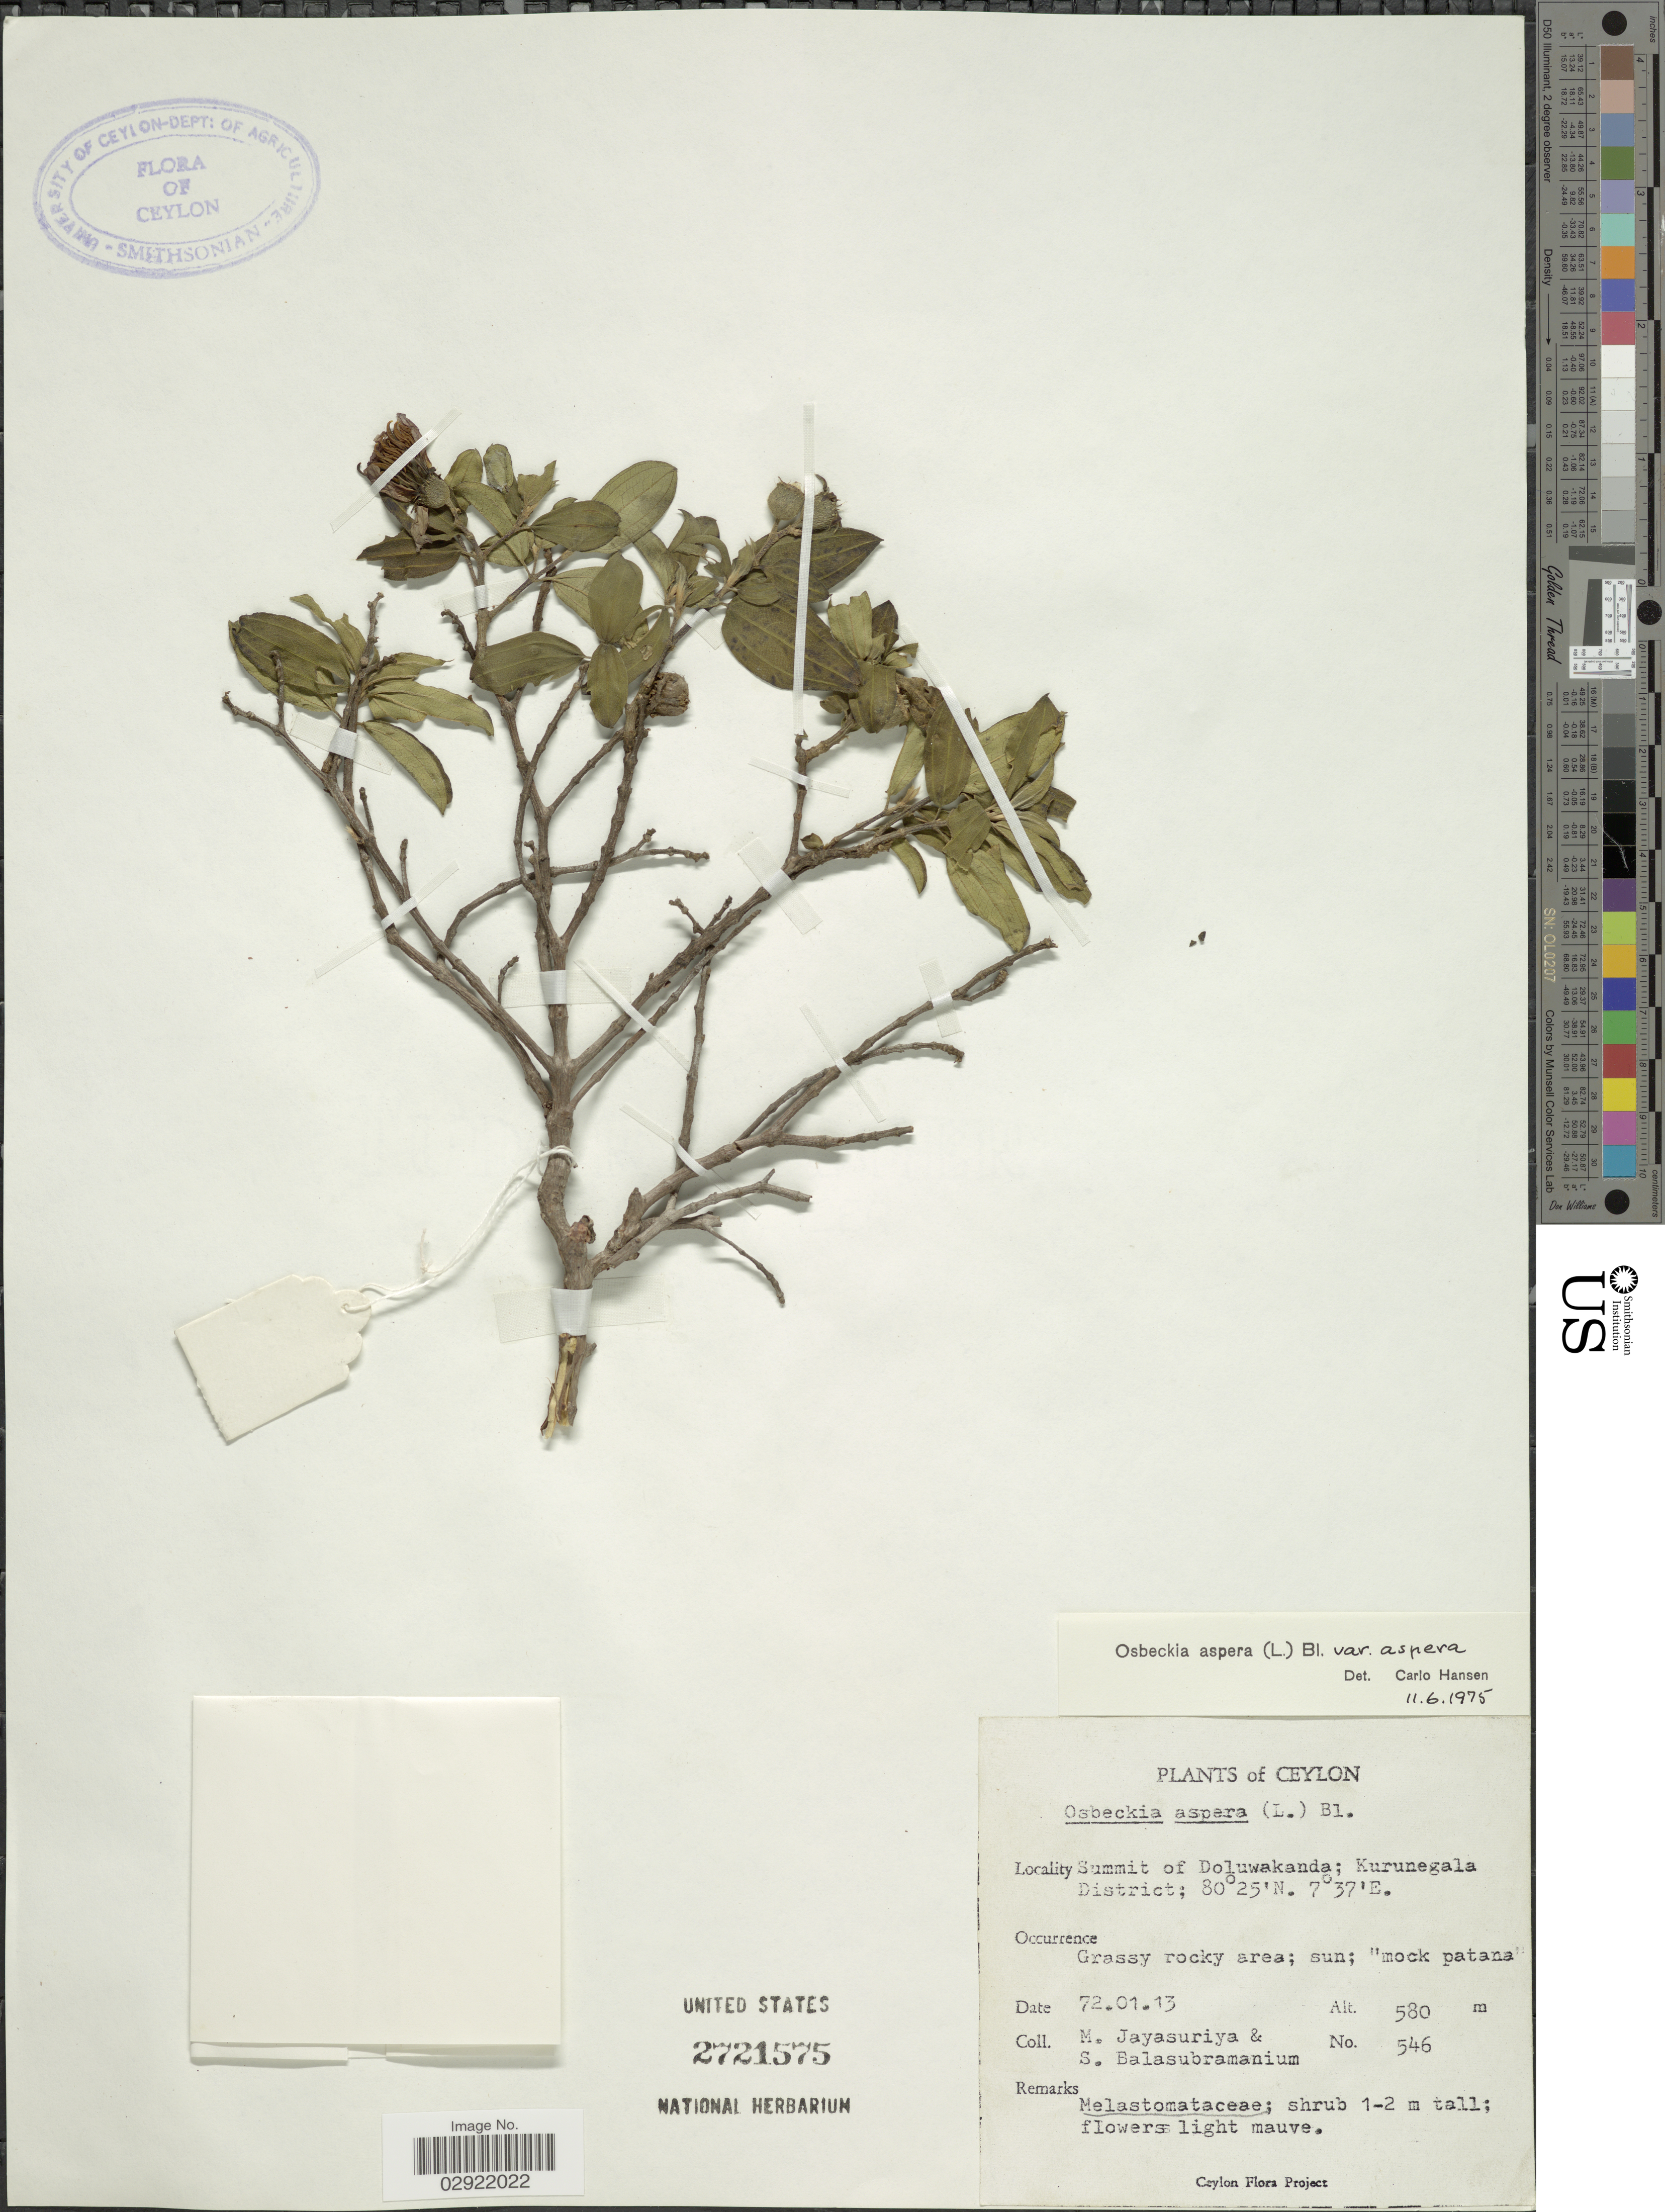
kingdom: Plantae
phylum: Tracheophyta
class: Magnoliopsida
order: Myrtales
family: Melastomataceae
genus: Osbeckia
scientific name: Osbeckia aspera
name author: Blume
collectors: M. Jayasuriya & S. Balasubramanium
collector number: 546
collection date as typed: Transcribed d/m/y: 13/1/72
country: Sri Lanka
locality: Ceylon. Summit of Doluwakanda; Kurunegala District.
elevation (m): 580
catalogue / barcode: US 2721575